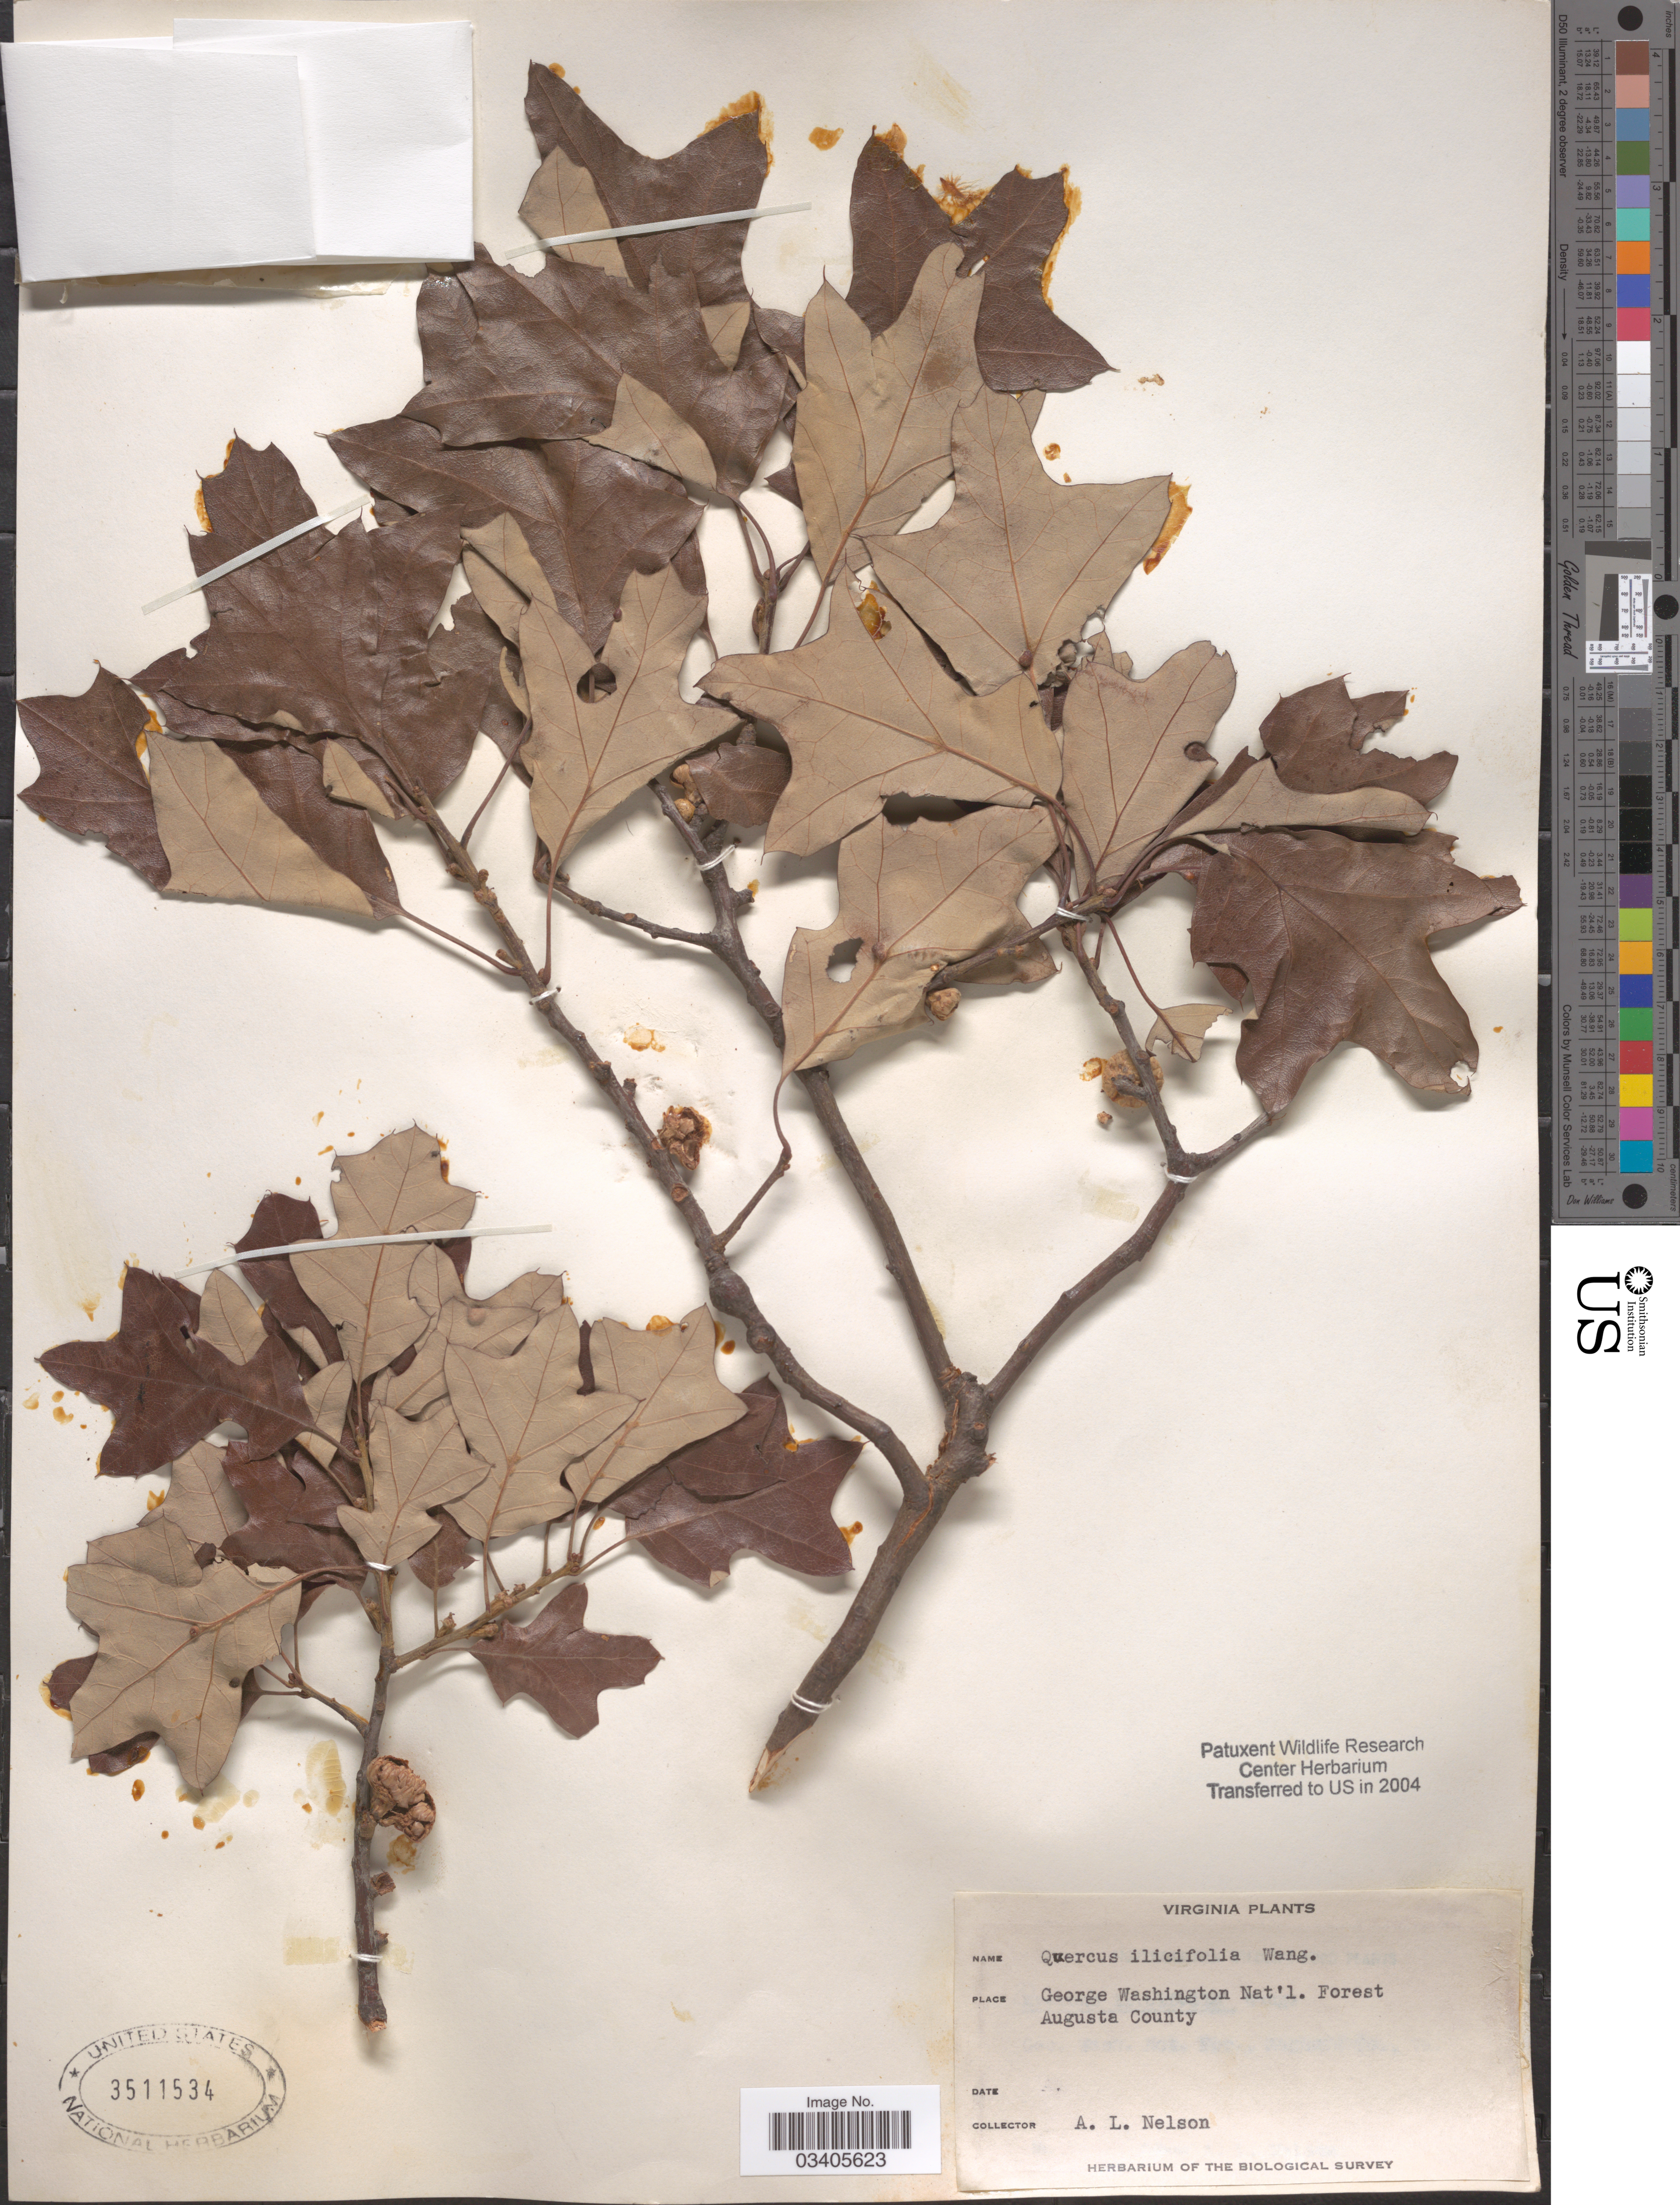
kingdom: Plantae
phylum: Tracheophyta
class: Magnoliopsida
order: Fagales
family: Fagaceae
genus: Quercus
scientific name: Quercus ilicifolia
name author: Wangenh.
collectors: A. L. Nelson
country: United States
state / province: Virginia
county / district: Augusta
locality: George Washington Nat'l. Forest. Augusta County.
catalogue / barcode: US 3511534